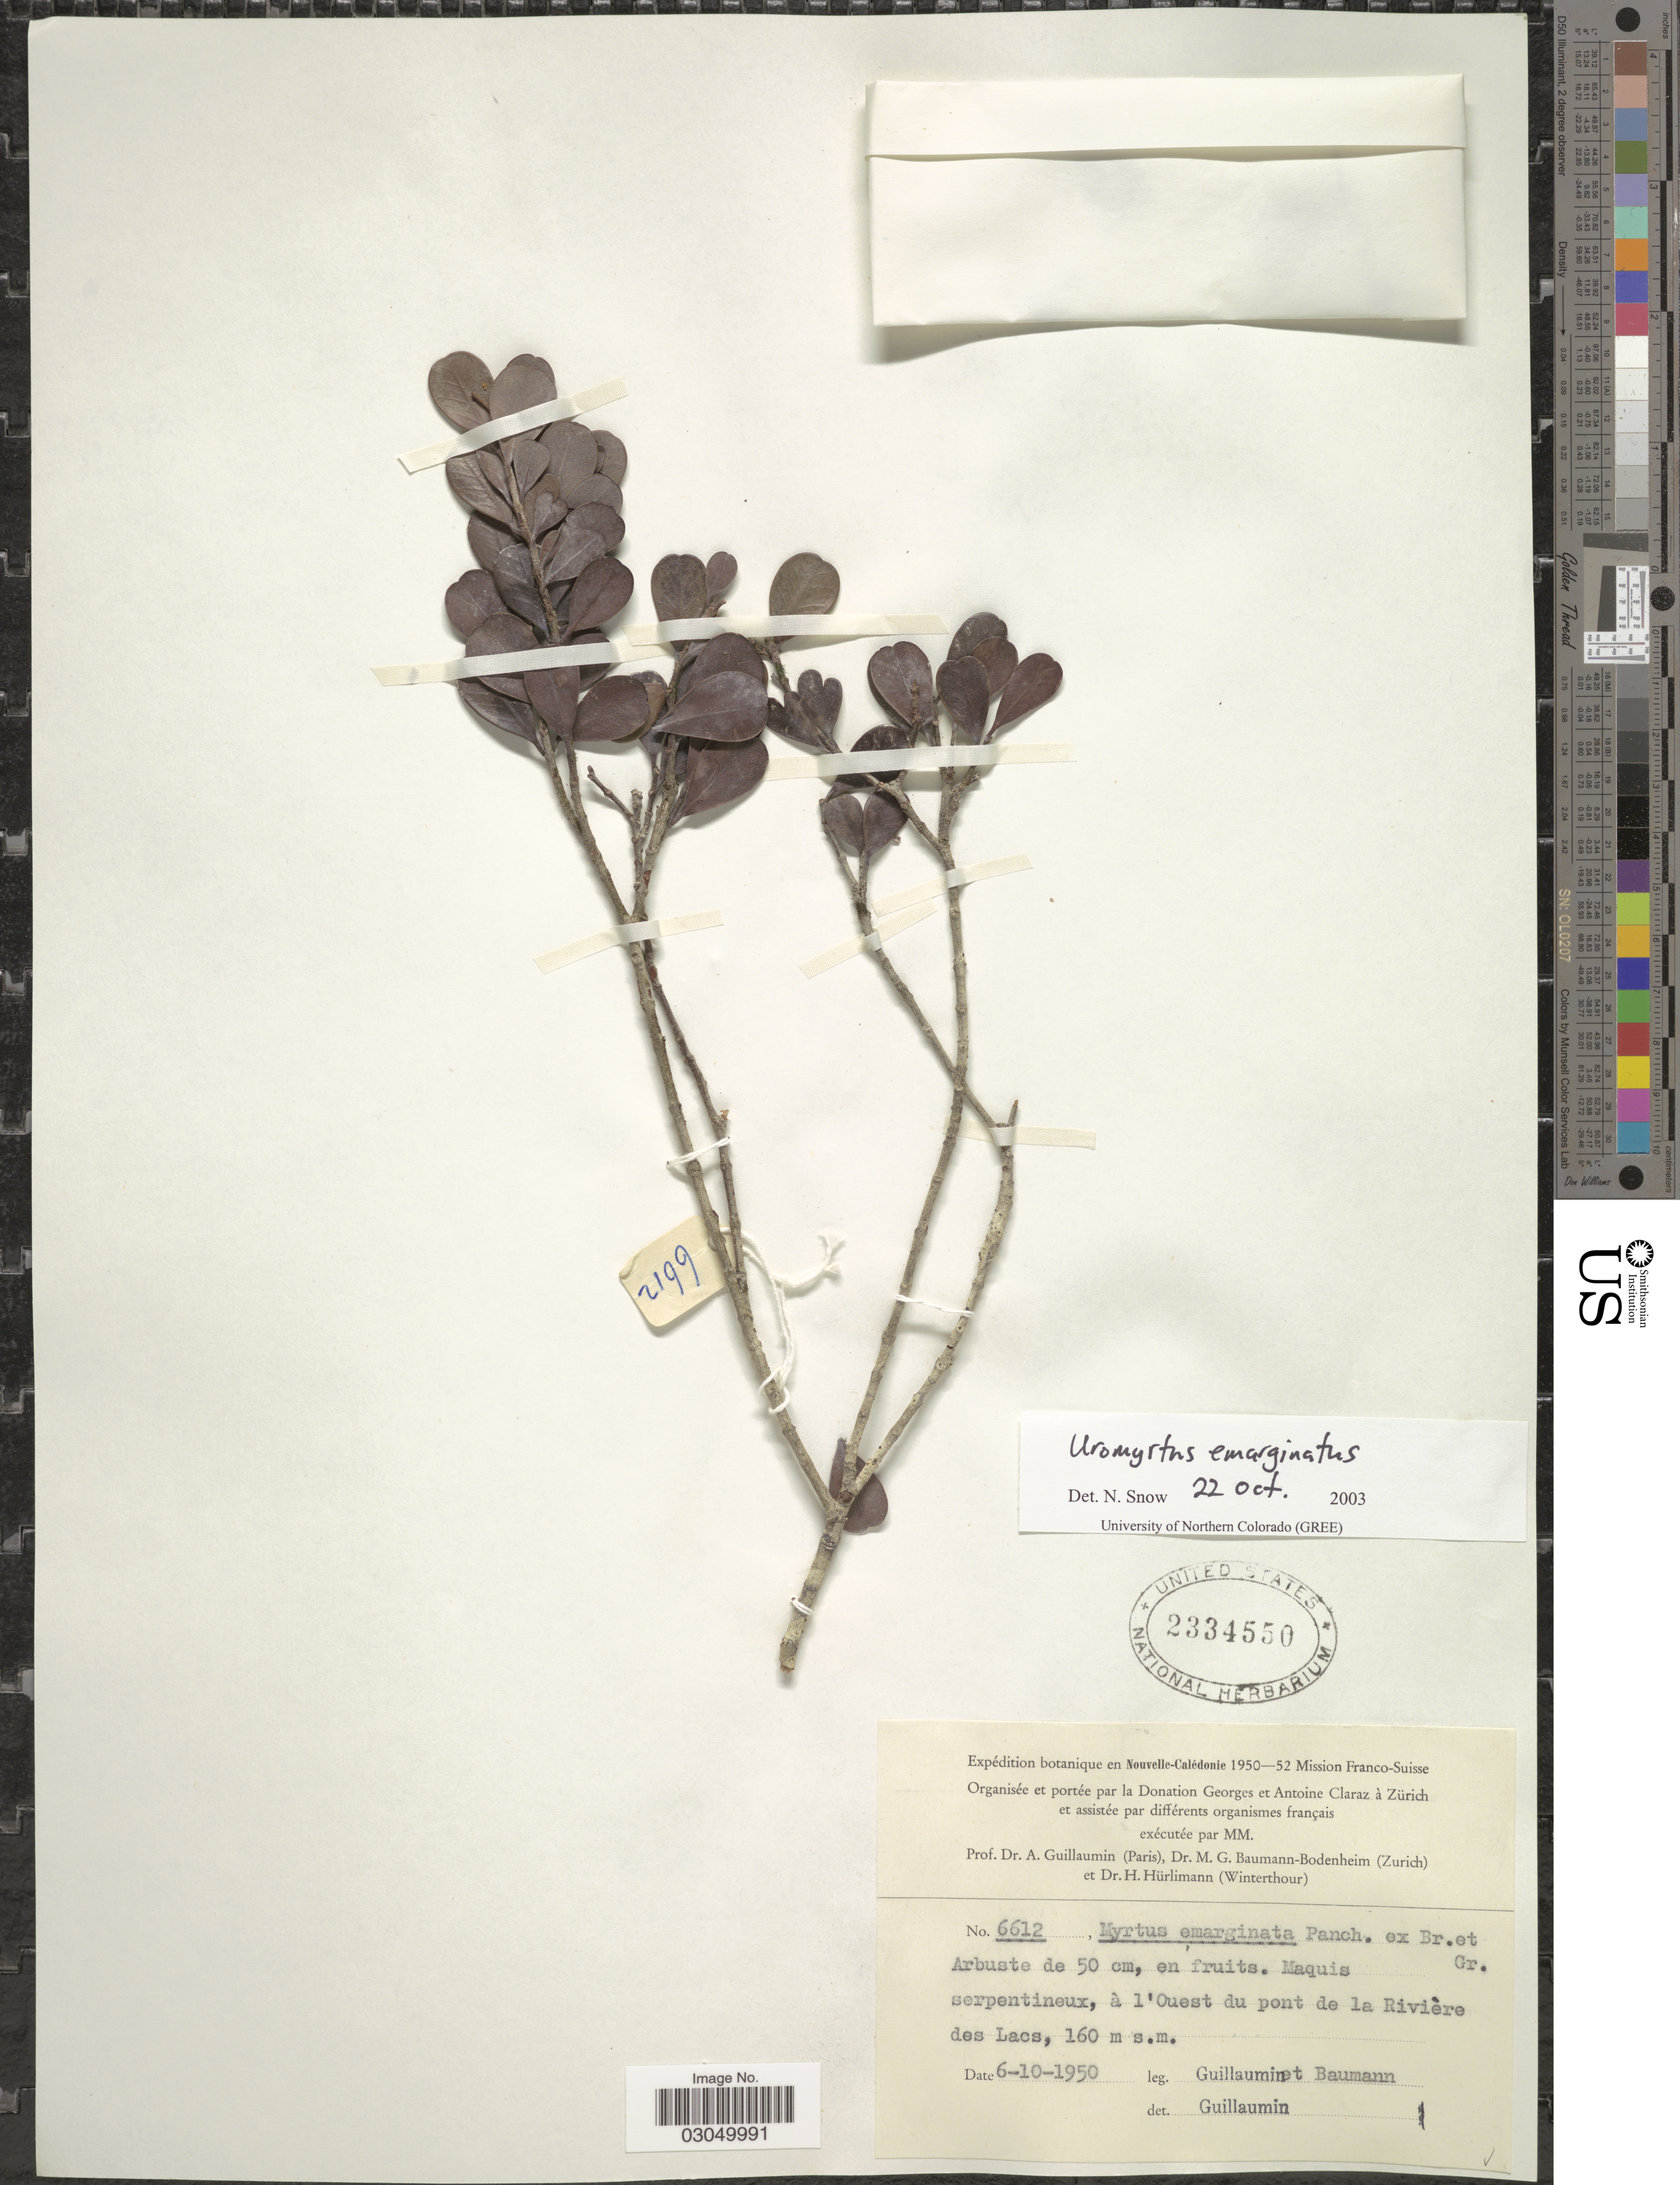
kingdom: Plantae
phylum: Tracheophyta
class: Magnoliopsida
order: Myrtales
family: Myrtaceae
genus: Uromyrtus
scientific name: Uromyrtus emarginata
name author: (Pancher ex Baker f.) Burret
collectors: A. Guillaumin & M. G. Baumann-Bodenheim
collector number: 6612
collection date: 1950-10-06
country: New Caledonia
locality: En Nouvelle-Calédonie. Maquis serpentineux, à l'Ouest du pont de la Rivière des Lacs.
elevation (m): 160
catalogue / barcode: US 2334550